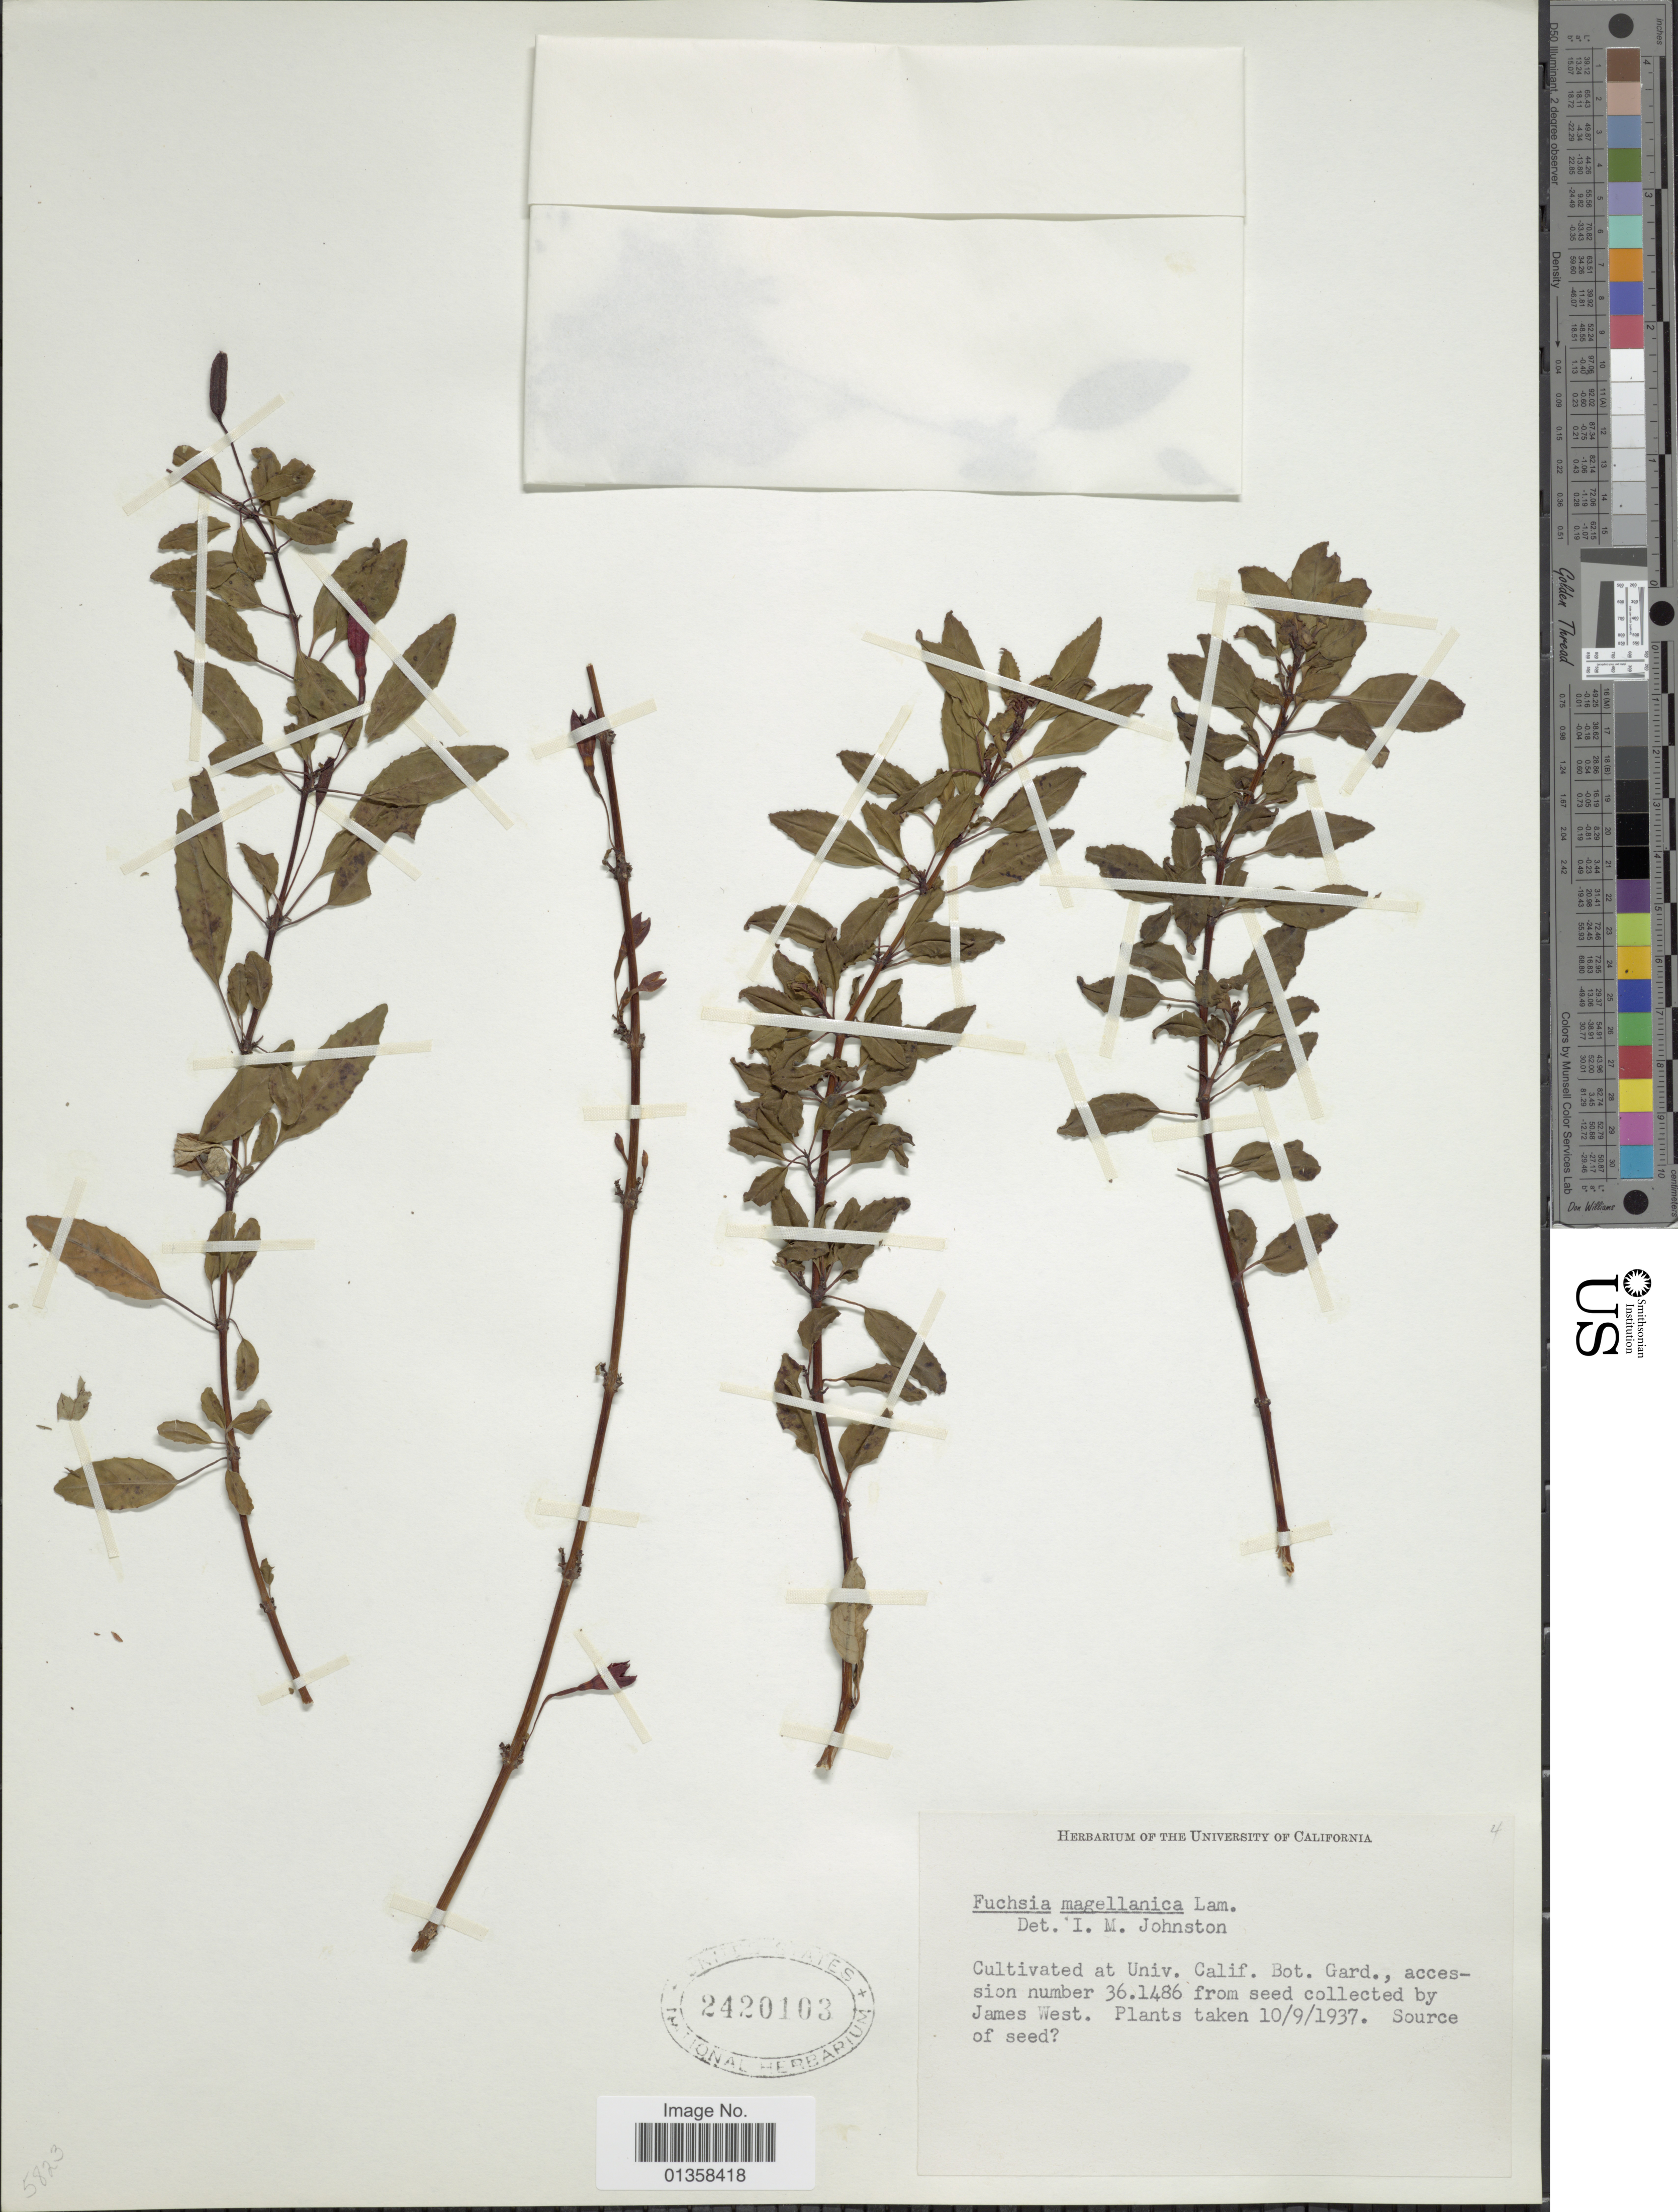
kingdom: Plantae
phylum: Tracheophyta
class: Magnoliopsida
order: Myrtales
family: Onagraceae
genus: Fuchsia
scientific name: Fuchsia magellanica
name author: Lam.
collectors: J. West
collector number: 361486?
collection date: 1937-09-10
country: United States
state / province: California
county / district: Alameda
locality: At Univ. Calif. Bot. Gard.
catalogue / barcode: US 2420103